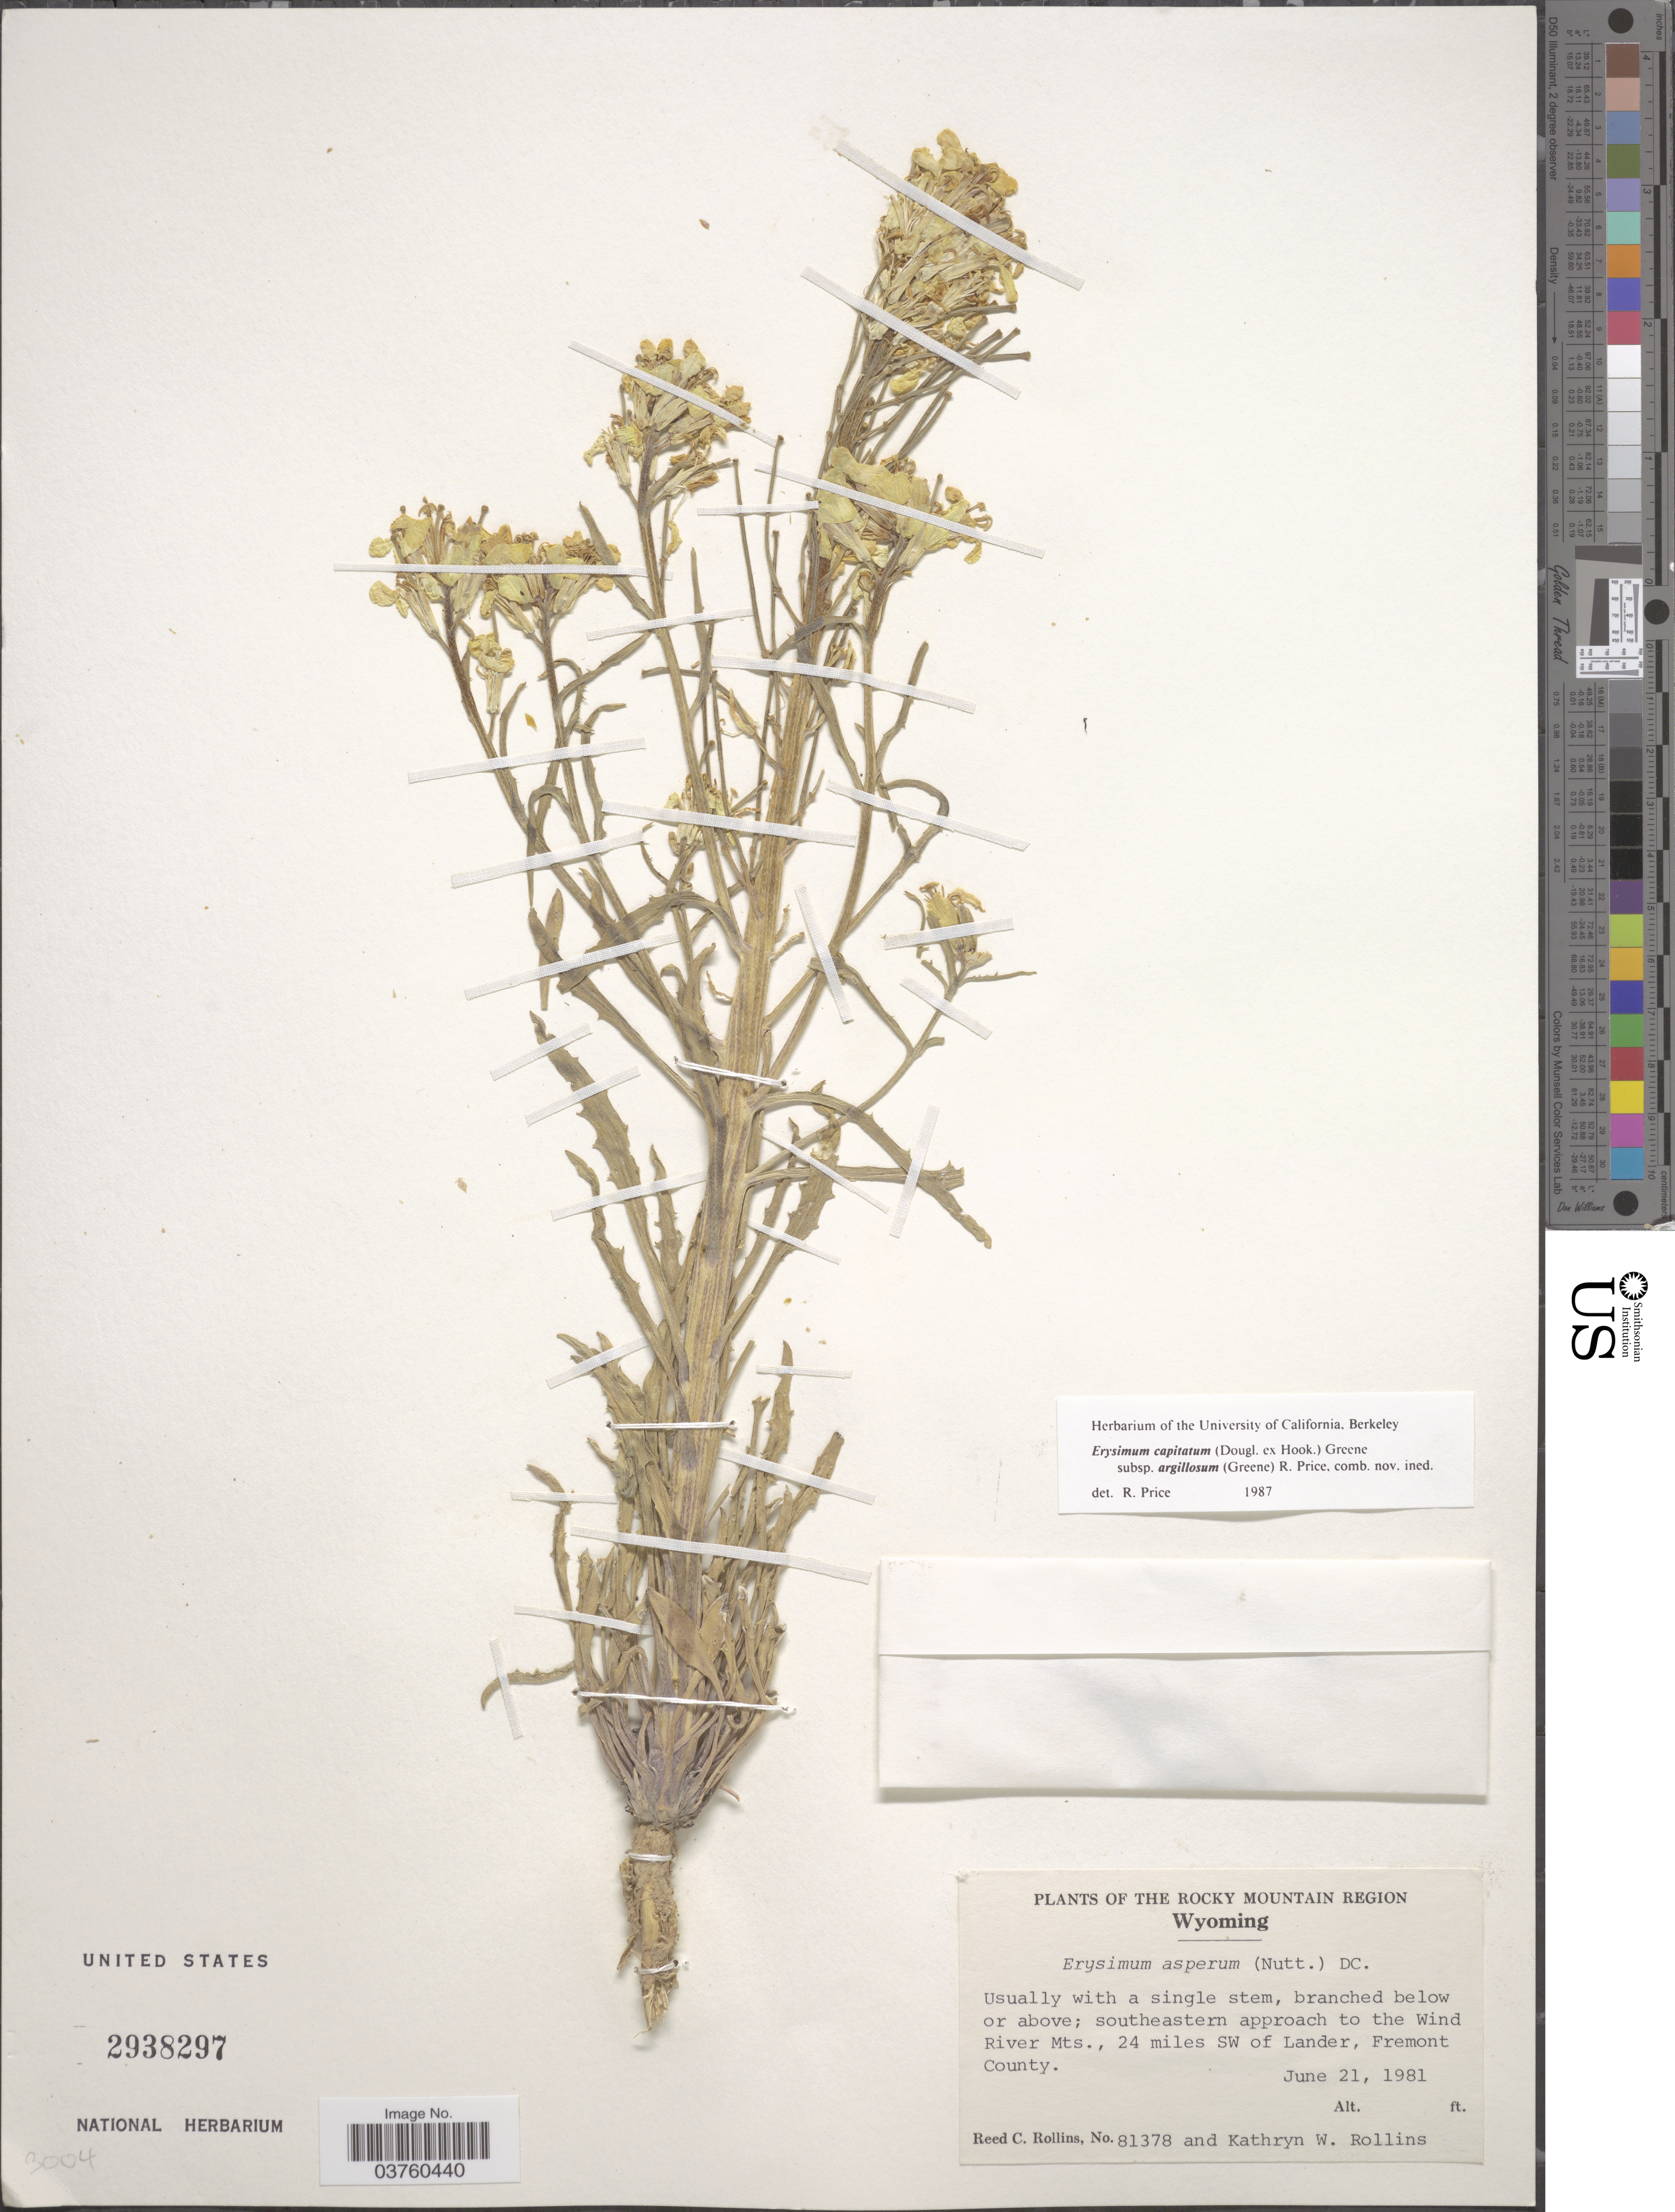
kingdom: Plantae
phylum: Tracheophyta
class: Magnoliopsida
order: Brassicales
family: Brassicaceae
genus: Erysimum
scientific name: Erysimum capitatum subsp. argillosum (Greene) R.A. Price comb. nov. ined.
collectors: R. C. Rollins & K. W. Rollins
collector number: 81378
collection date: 1981-06-21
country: United States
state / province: Wyoming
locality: The Rocky Mountain Region. Southeastern approach to the Wind River Mts., 24 miles SW of Lander, Fremont County.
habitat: southeastern approach to the mountains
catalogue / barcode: US 2938297